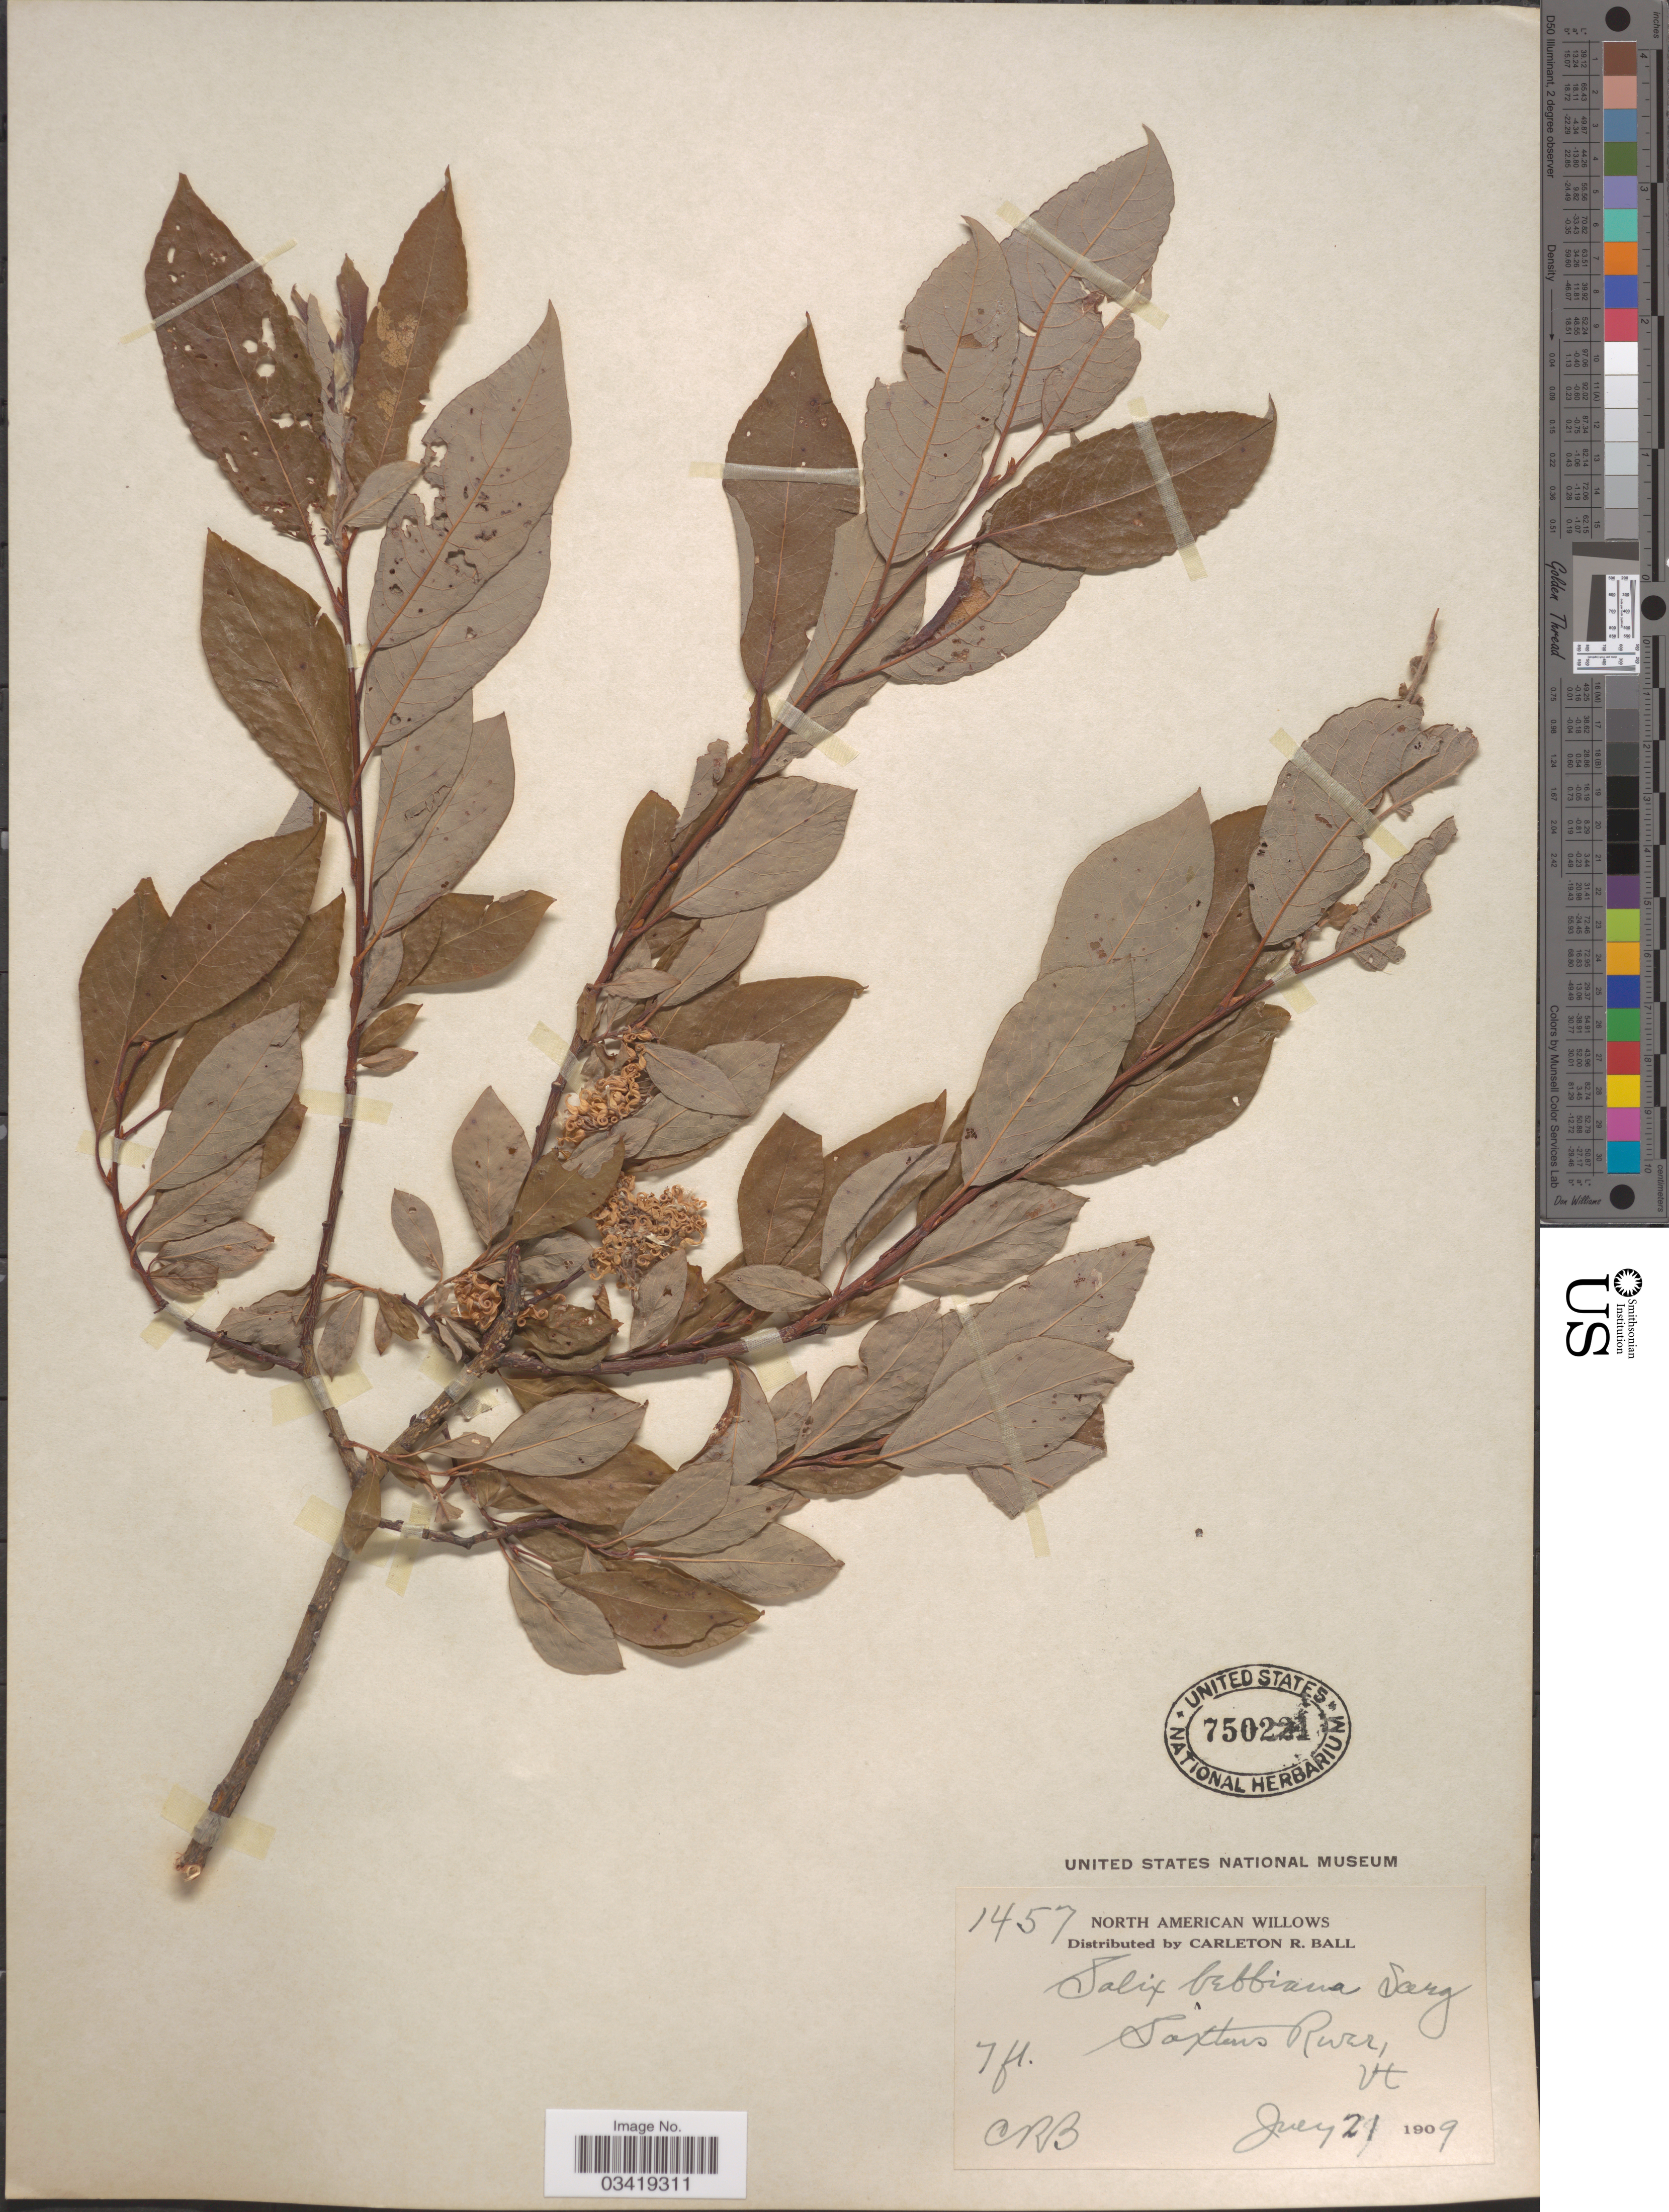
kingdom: Plantae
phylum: Tracheophyta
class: Magnoliopsida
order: Malpighiales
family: Salicaceae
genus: Salix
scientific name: Salix bebbiana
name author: Sarg.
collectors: C. R. Ball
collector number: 1457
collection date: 1909-07-21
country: United States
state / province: Vermont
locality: Saxtons River.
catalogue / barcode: US 750221